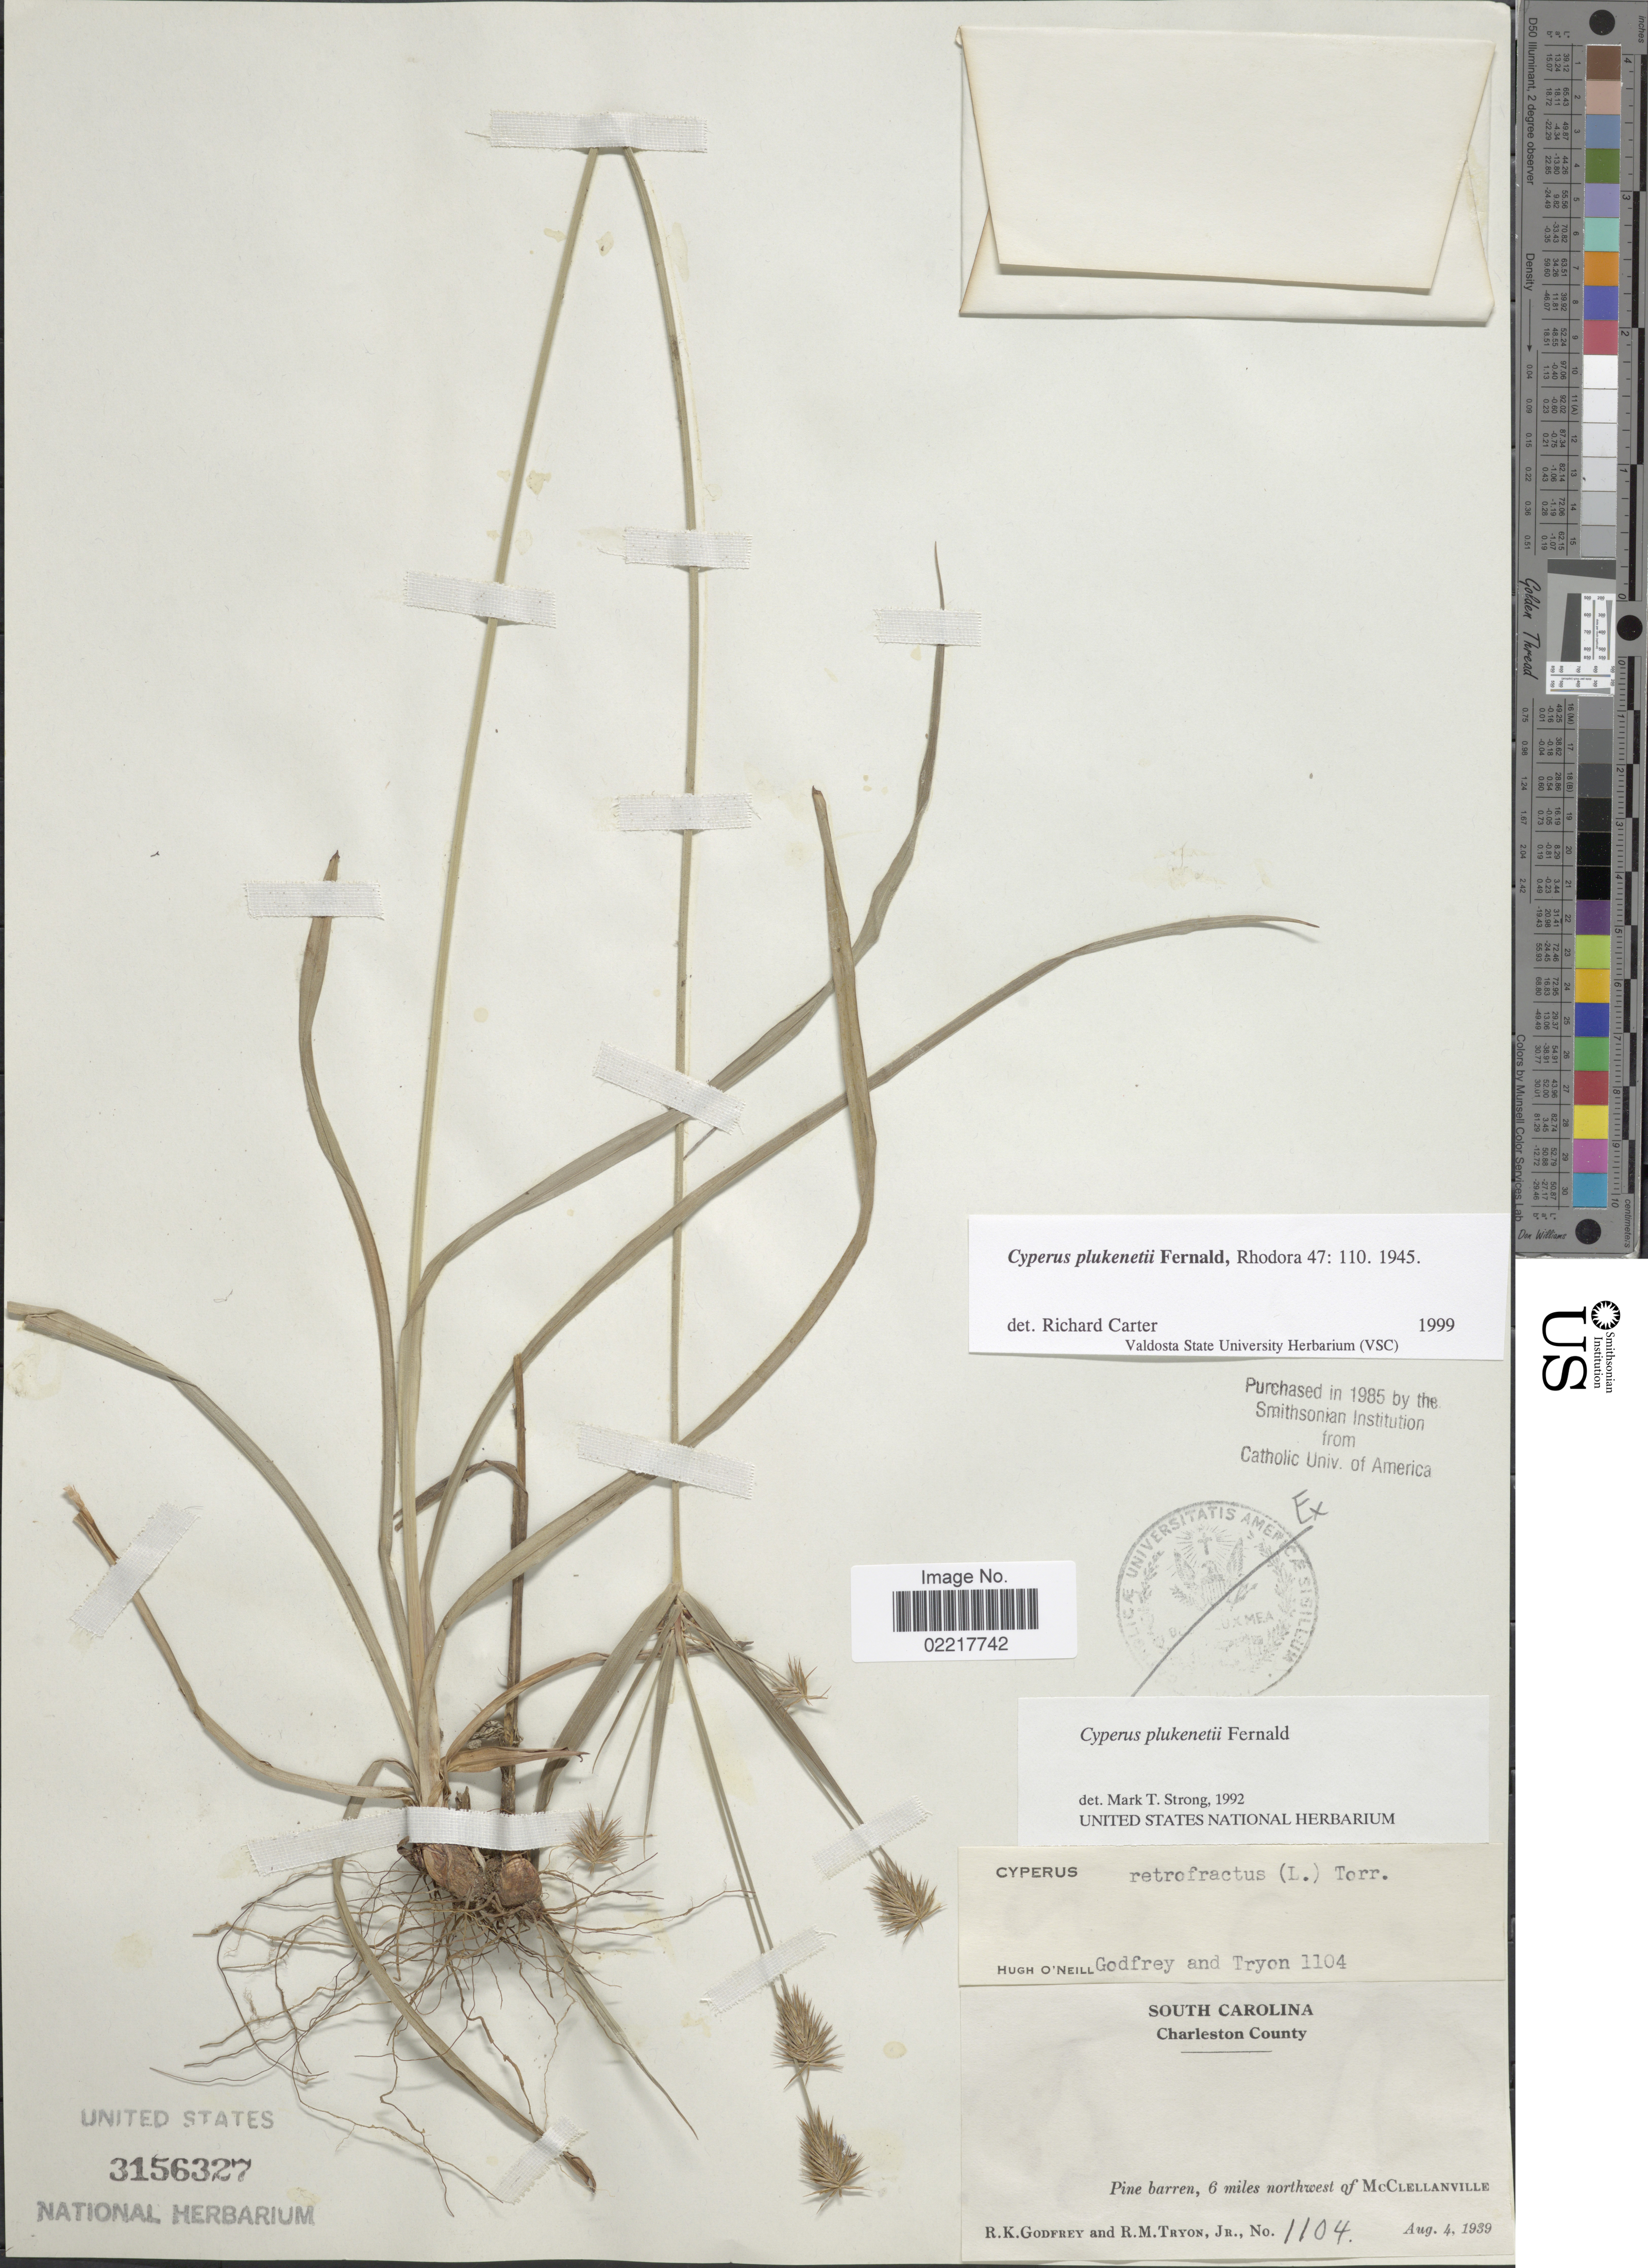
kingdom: Plantae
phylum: Tracheophyta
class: Liliopsida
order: Poales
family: Cyperaceae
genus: Cyperus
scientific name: Cyperus plukenetii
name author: Fernald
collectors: R. K. Godfrey & R. M. Tryon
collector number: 1104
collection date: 1939-08-04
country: United States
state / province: South Carolina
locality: Charleston County. 6 miles northwest of McClellanville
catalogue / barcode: US 3156327